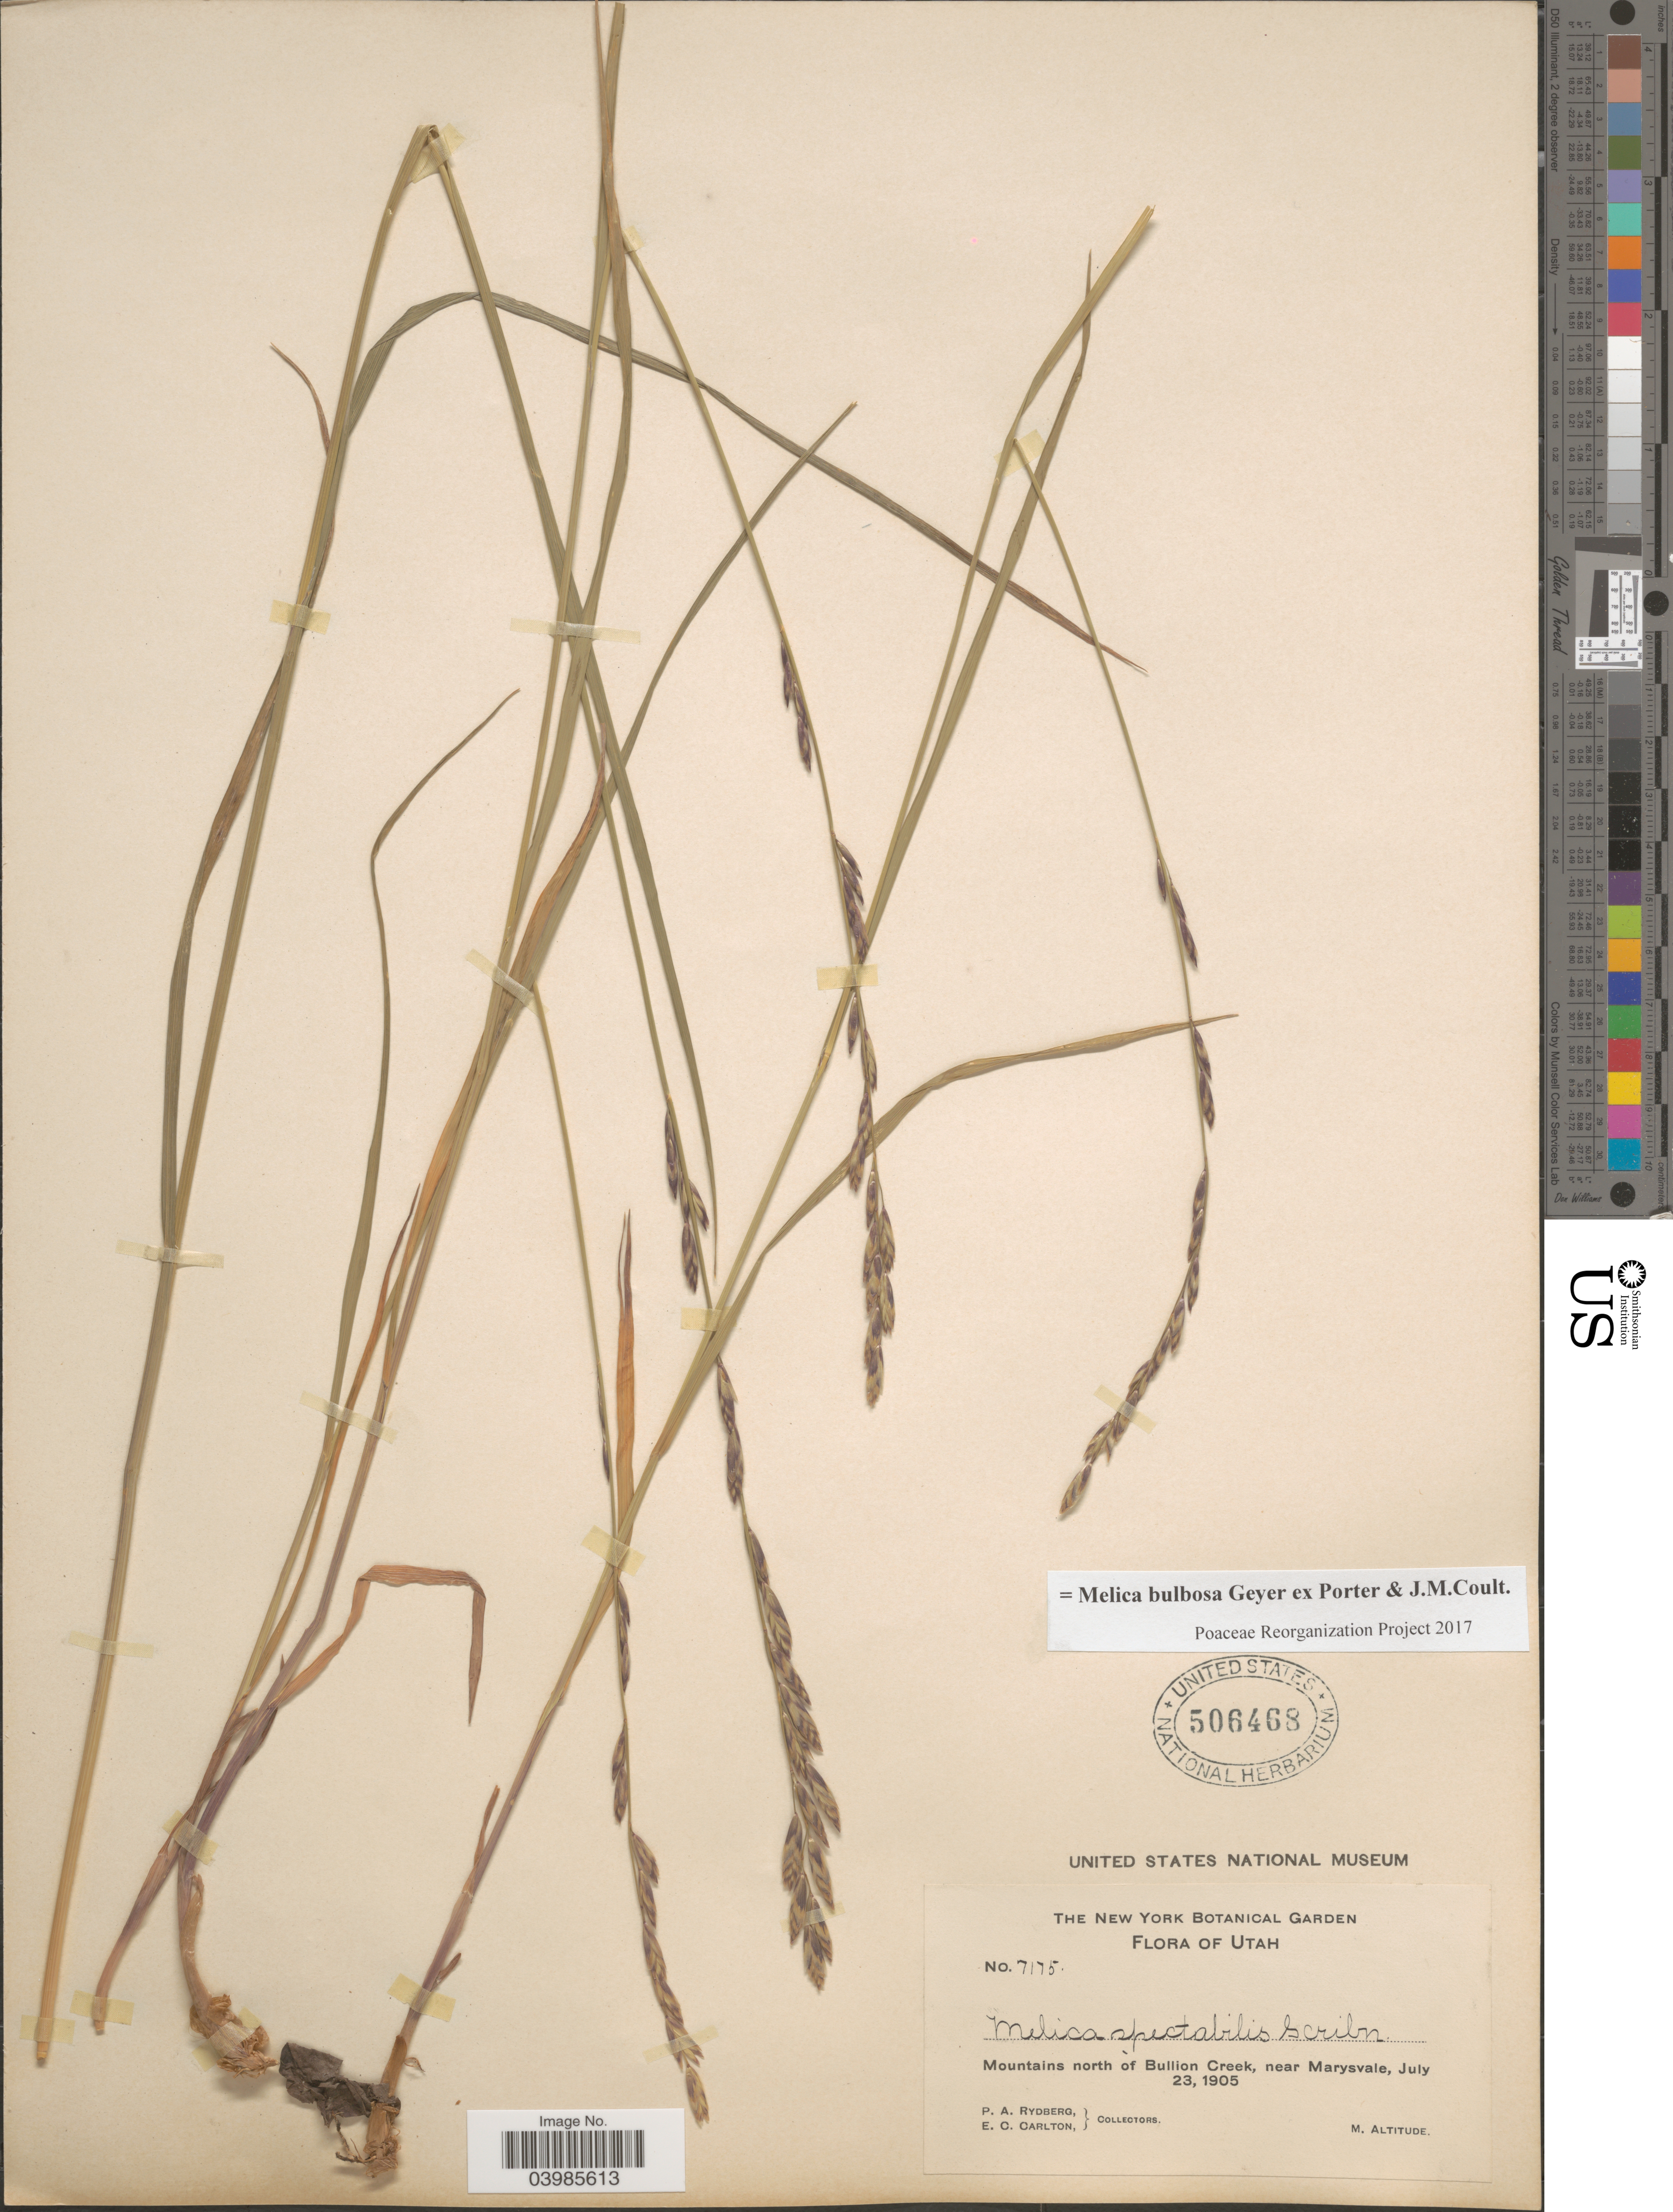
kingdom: Plantae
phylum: Tracheophyta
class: Liliopsida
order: Poales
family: Poaceae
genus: Melica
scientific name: Melica bulbosa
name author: Geyer ex Porter & J.M. Coult.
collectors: P. A. Rydberg & E. Carlton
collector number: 7175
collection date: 1905-07-23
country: United States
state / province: Utah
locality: Mountains north of Bullion Creek, near Marysvale.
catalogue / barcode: US 506468